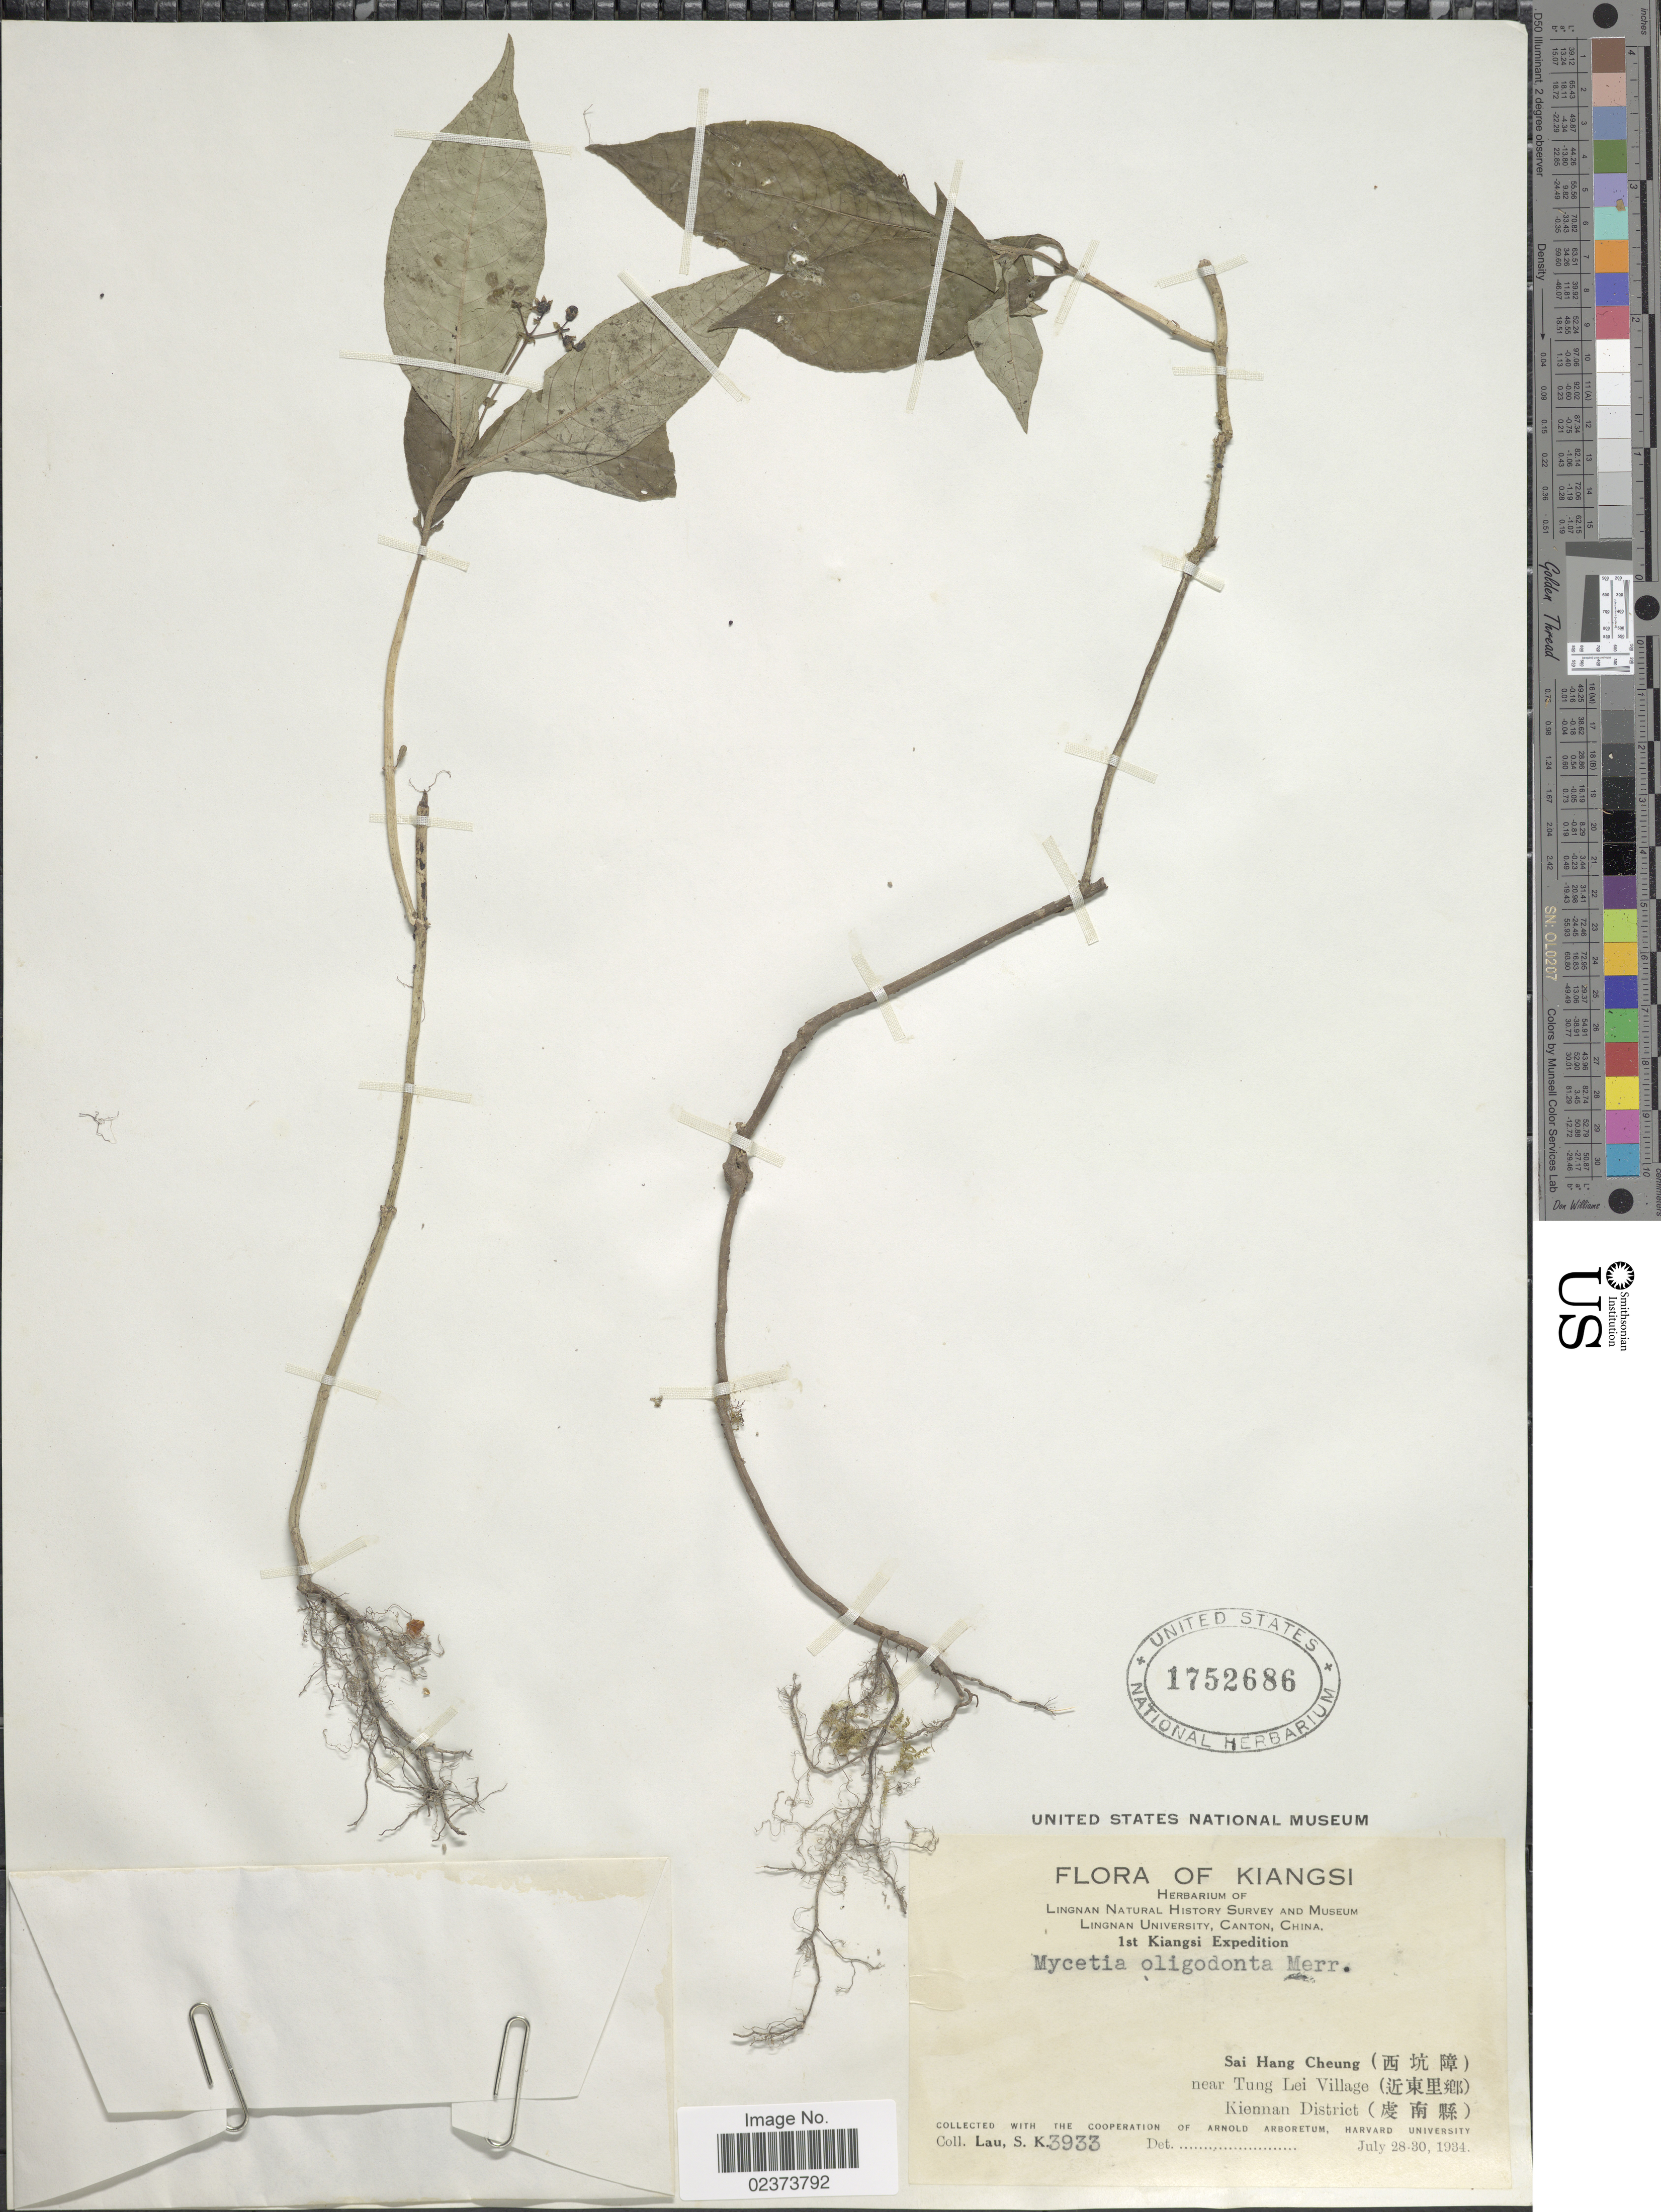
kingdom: Plantae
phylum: Tracheophyta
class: Magnoliopsida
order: Gentianales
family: Rubiaceae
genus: Mycetia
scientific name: Mycetia oligodonta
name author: Merr.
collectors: S. K. Lau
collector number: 3933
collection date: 1934-07-28/1934-07-30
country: China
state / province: Jiangxi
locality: Kiangsi, Sai Hang Cheung, near Tung Lei Village, Kiennan District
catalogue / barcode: US 1752686